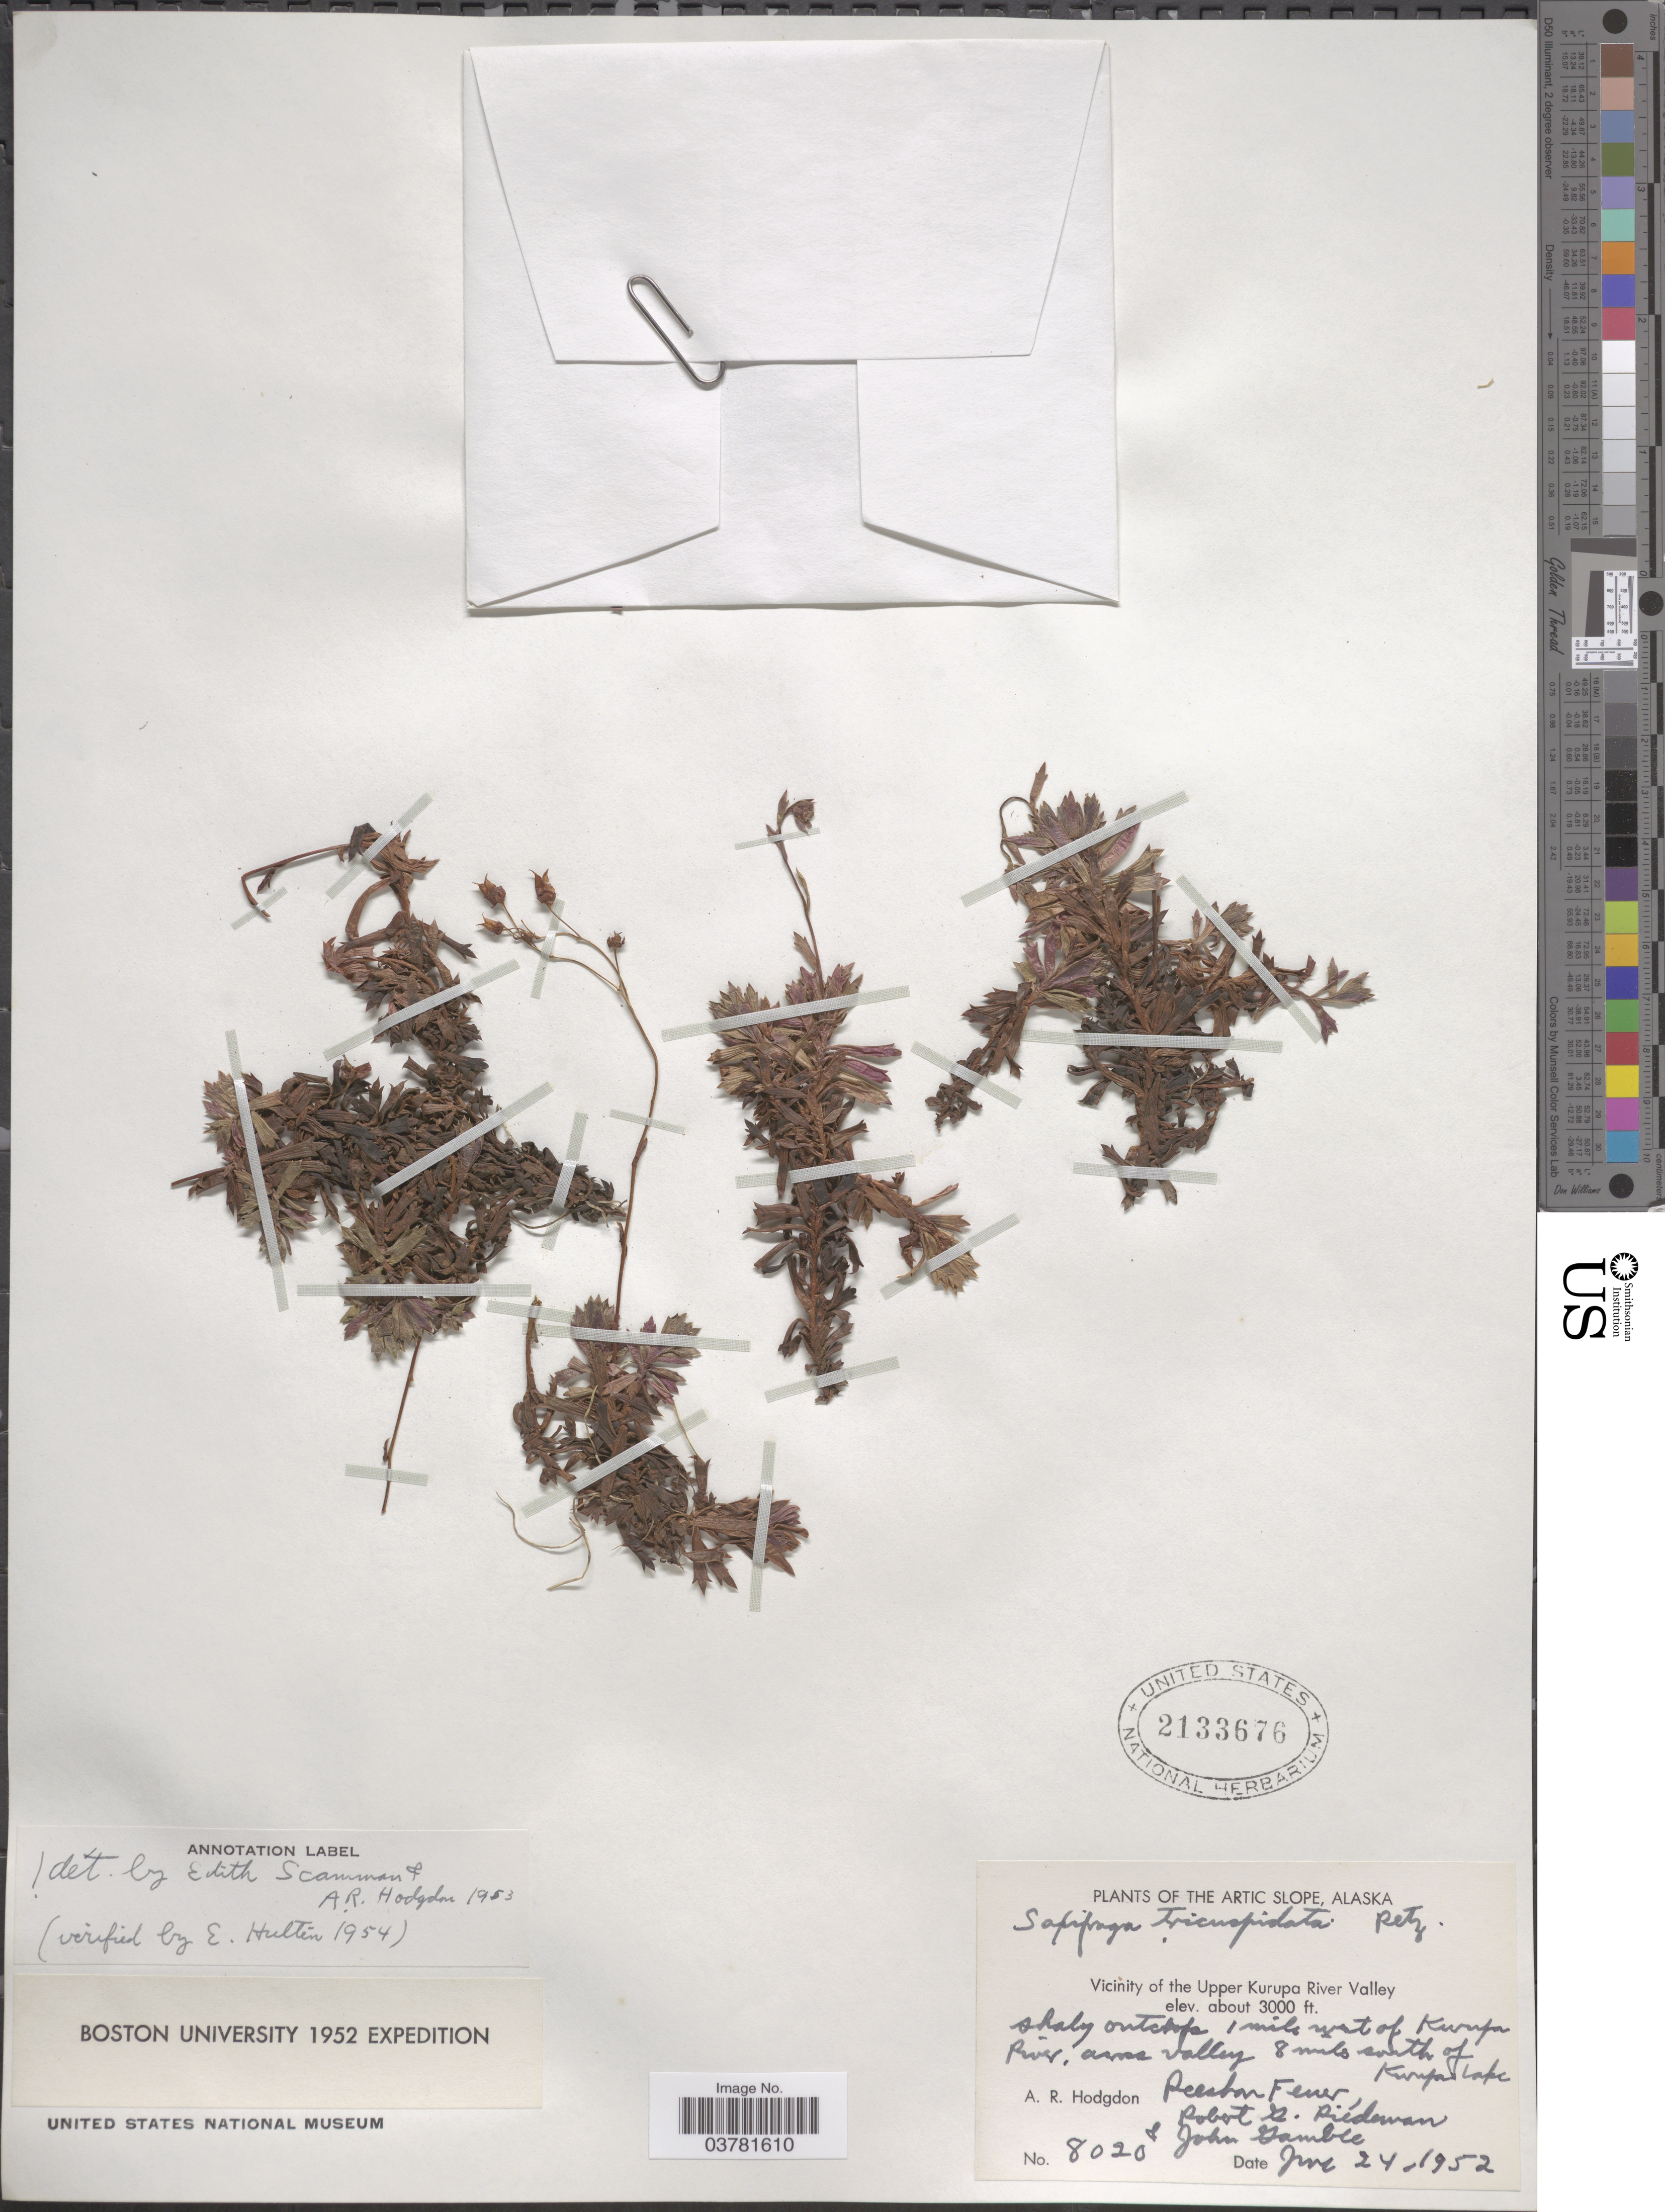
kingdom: Plantae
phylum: Tracheophyta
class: Magnoliopsida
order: Saxifragales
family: Saxifragaceae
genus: Saxifraga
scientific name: Saxifraga tricuspidata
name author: Rottb.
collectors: A. R. Hodgdon, R. Fener, R. Riedeman & J. S. Gamble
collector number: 8020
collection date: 1952-06-24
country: United States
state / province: Alaska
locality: The Arctic Slope. Vicinity of the Upper Kurupa River Valley. Shady outcrop 1 mile west of Kurupa River, across valley 8 miles south of Kurupa Lake.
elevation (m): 914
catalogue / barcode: US 2133676